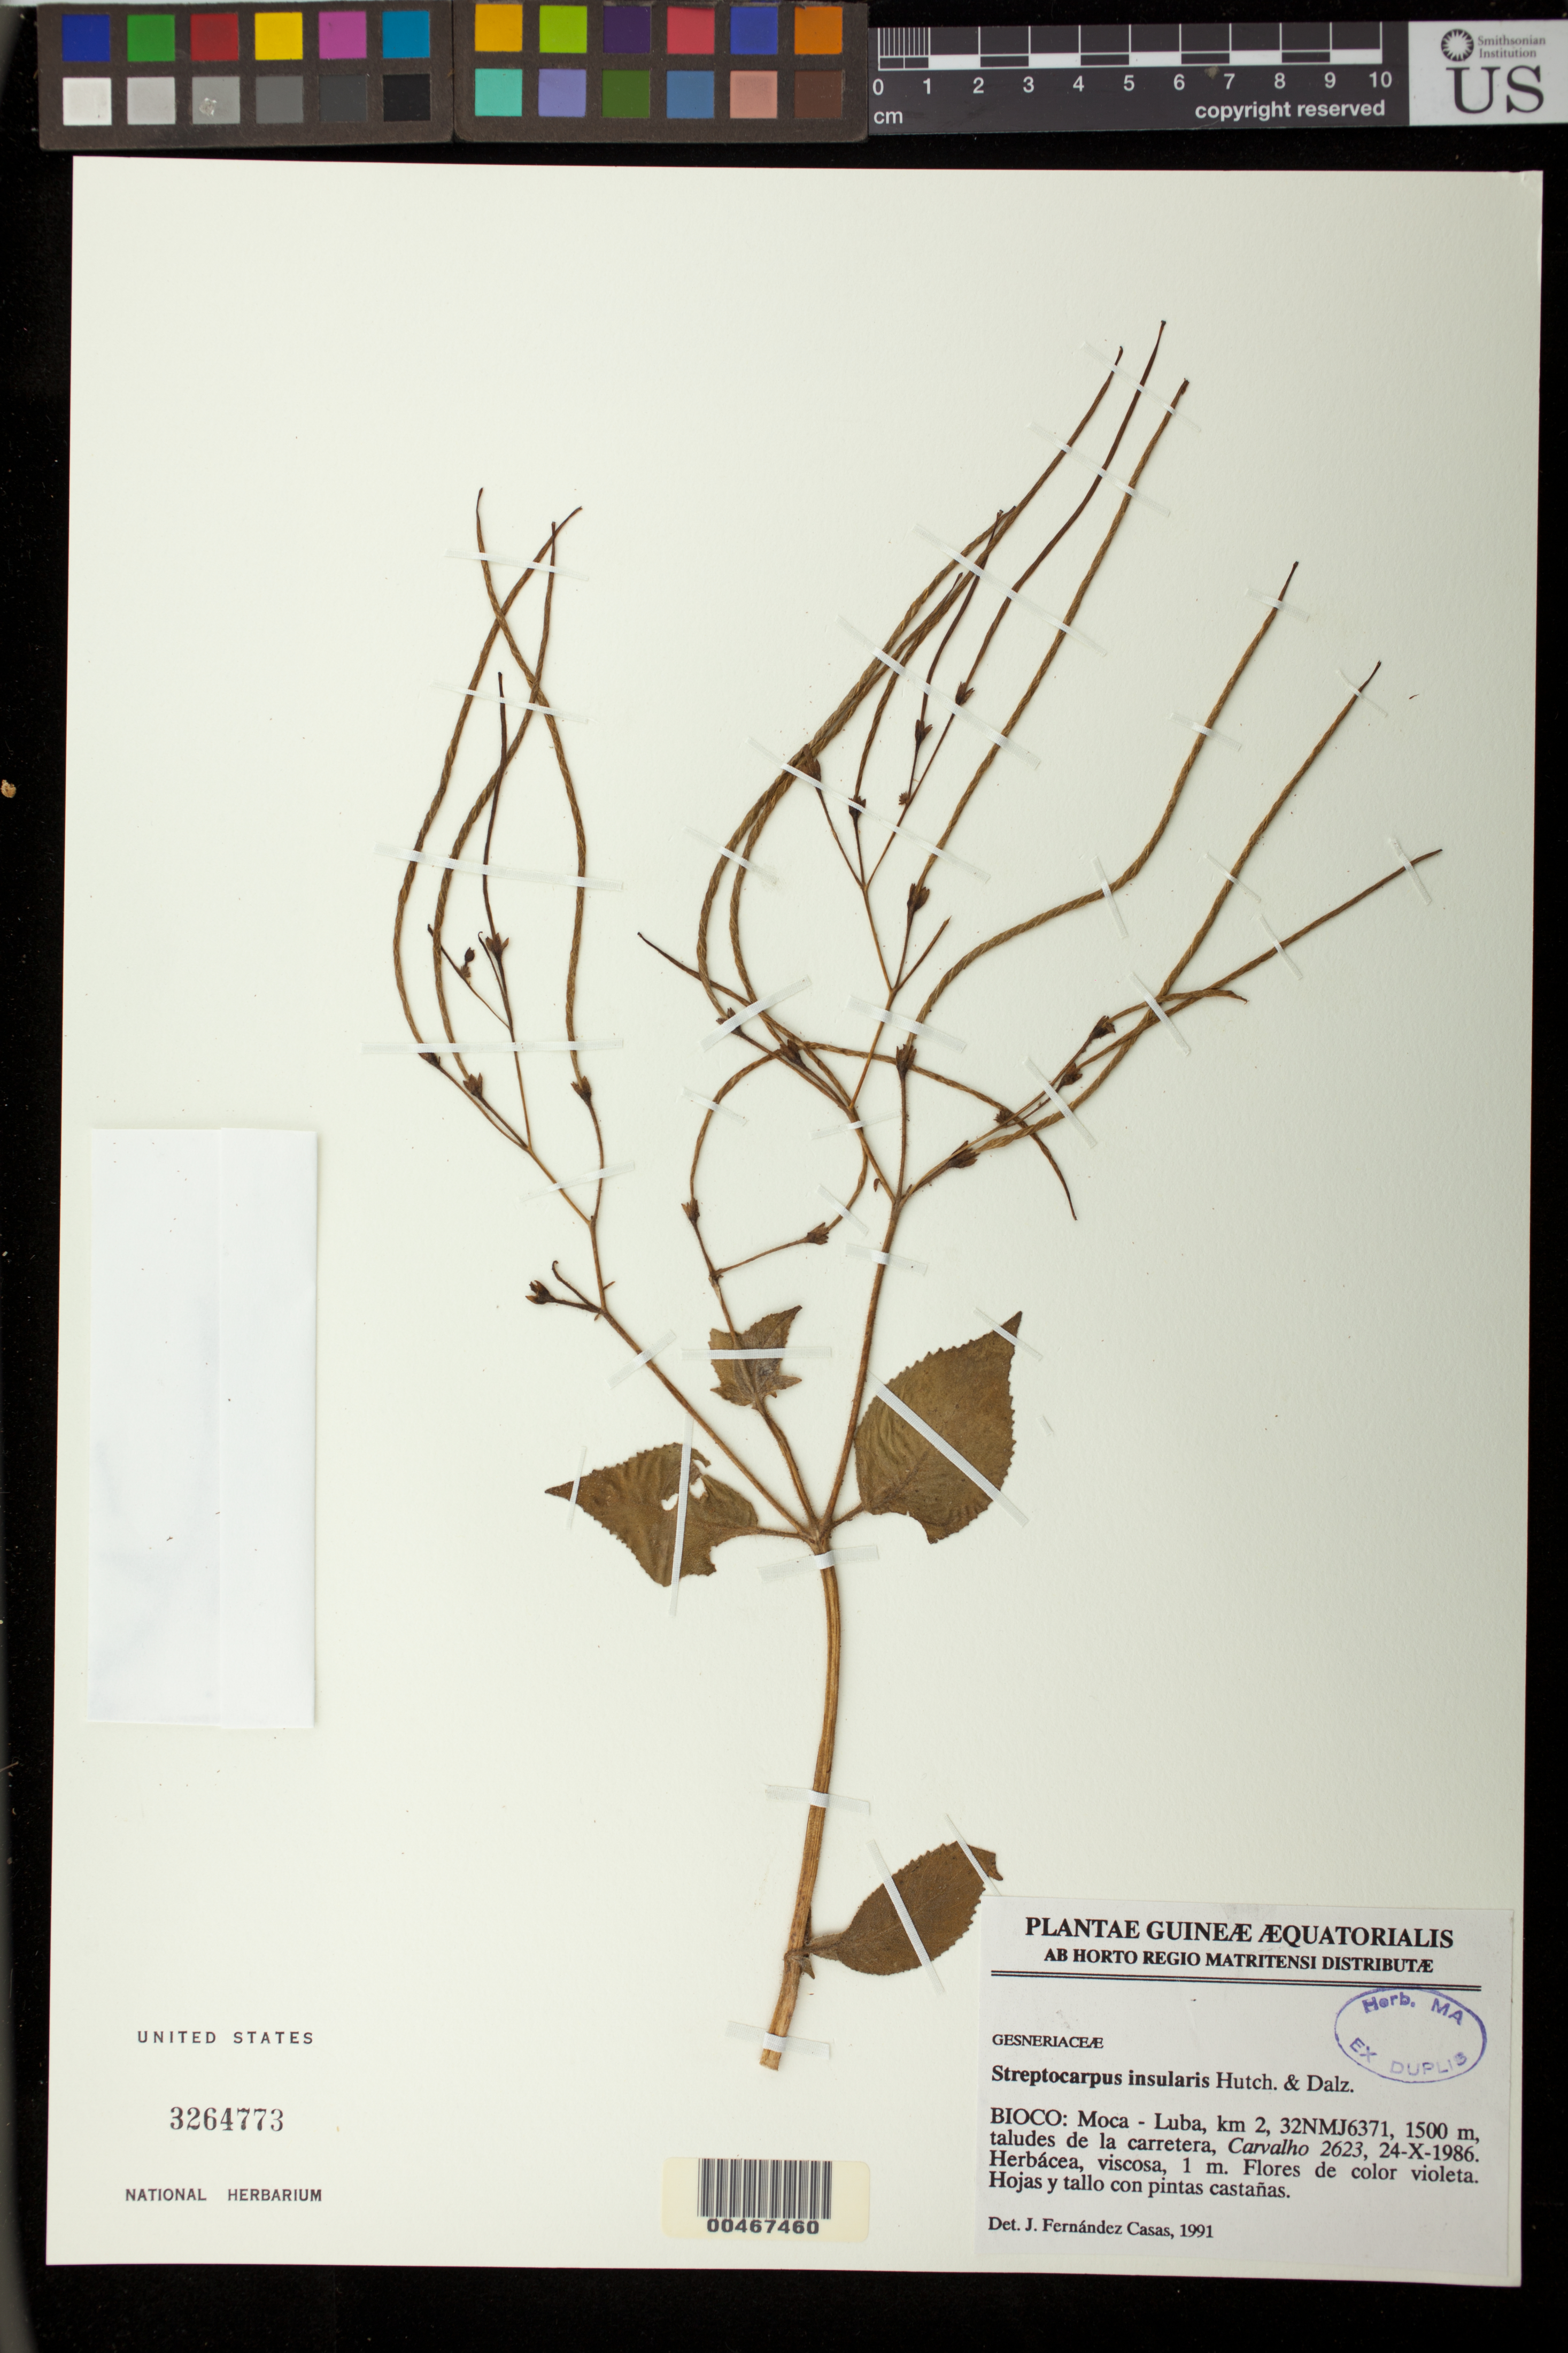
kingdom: Plantae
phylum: Tracheophyta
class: Magnoliopsida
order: Lamiales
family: Gesneriaceae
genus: Streptocarpus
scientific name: Streptocarpus insularis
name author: Hutch. & Dalziel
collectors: A. M. Carvalho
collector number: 2623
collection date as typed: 24 Oct 1986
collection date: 1986-10-24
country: Ecuador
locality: Bioco, Moca-Luba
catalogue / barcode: US 3264773